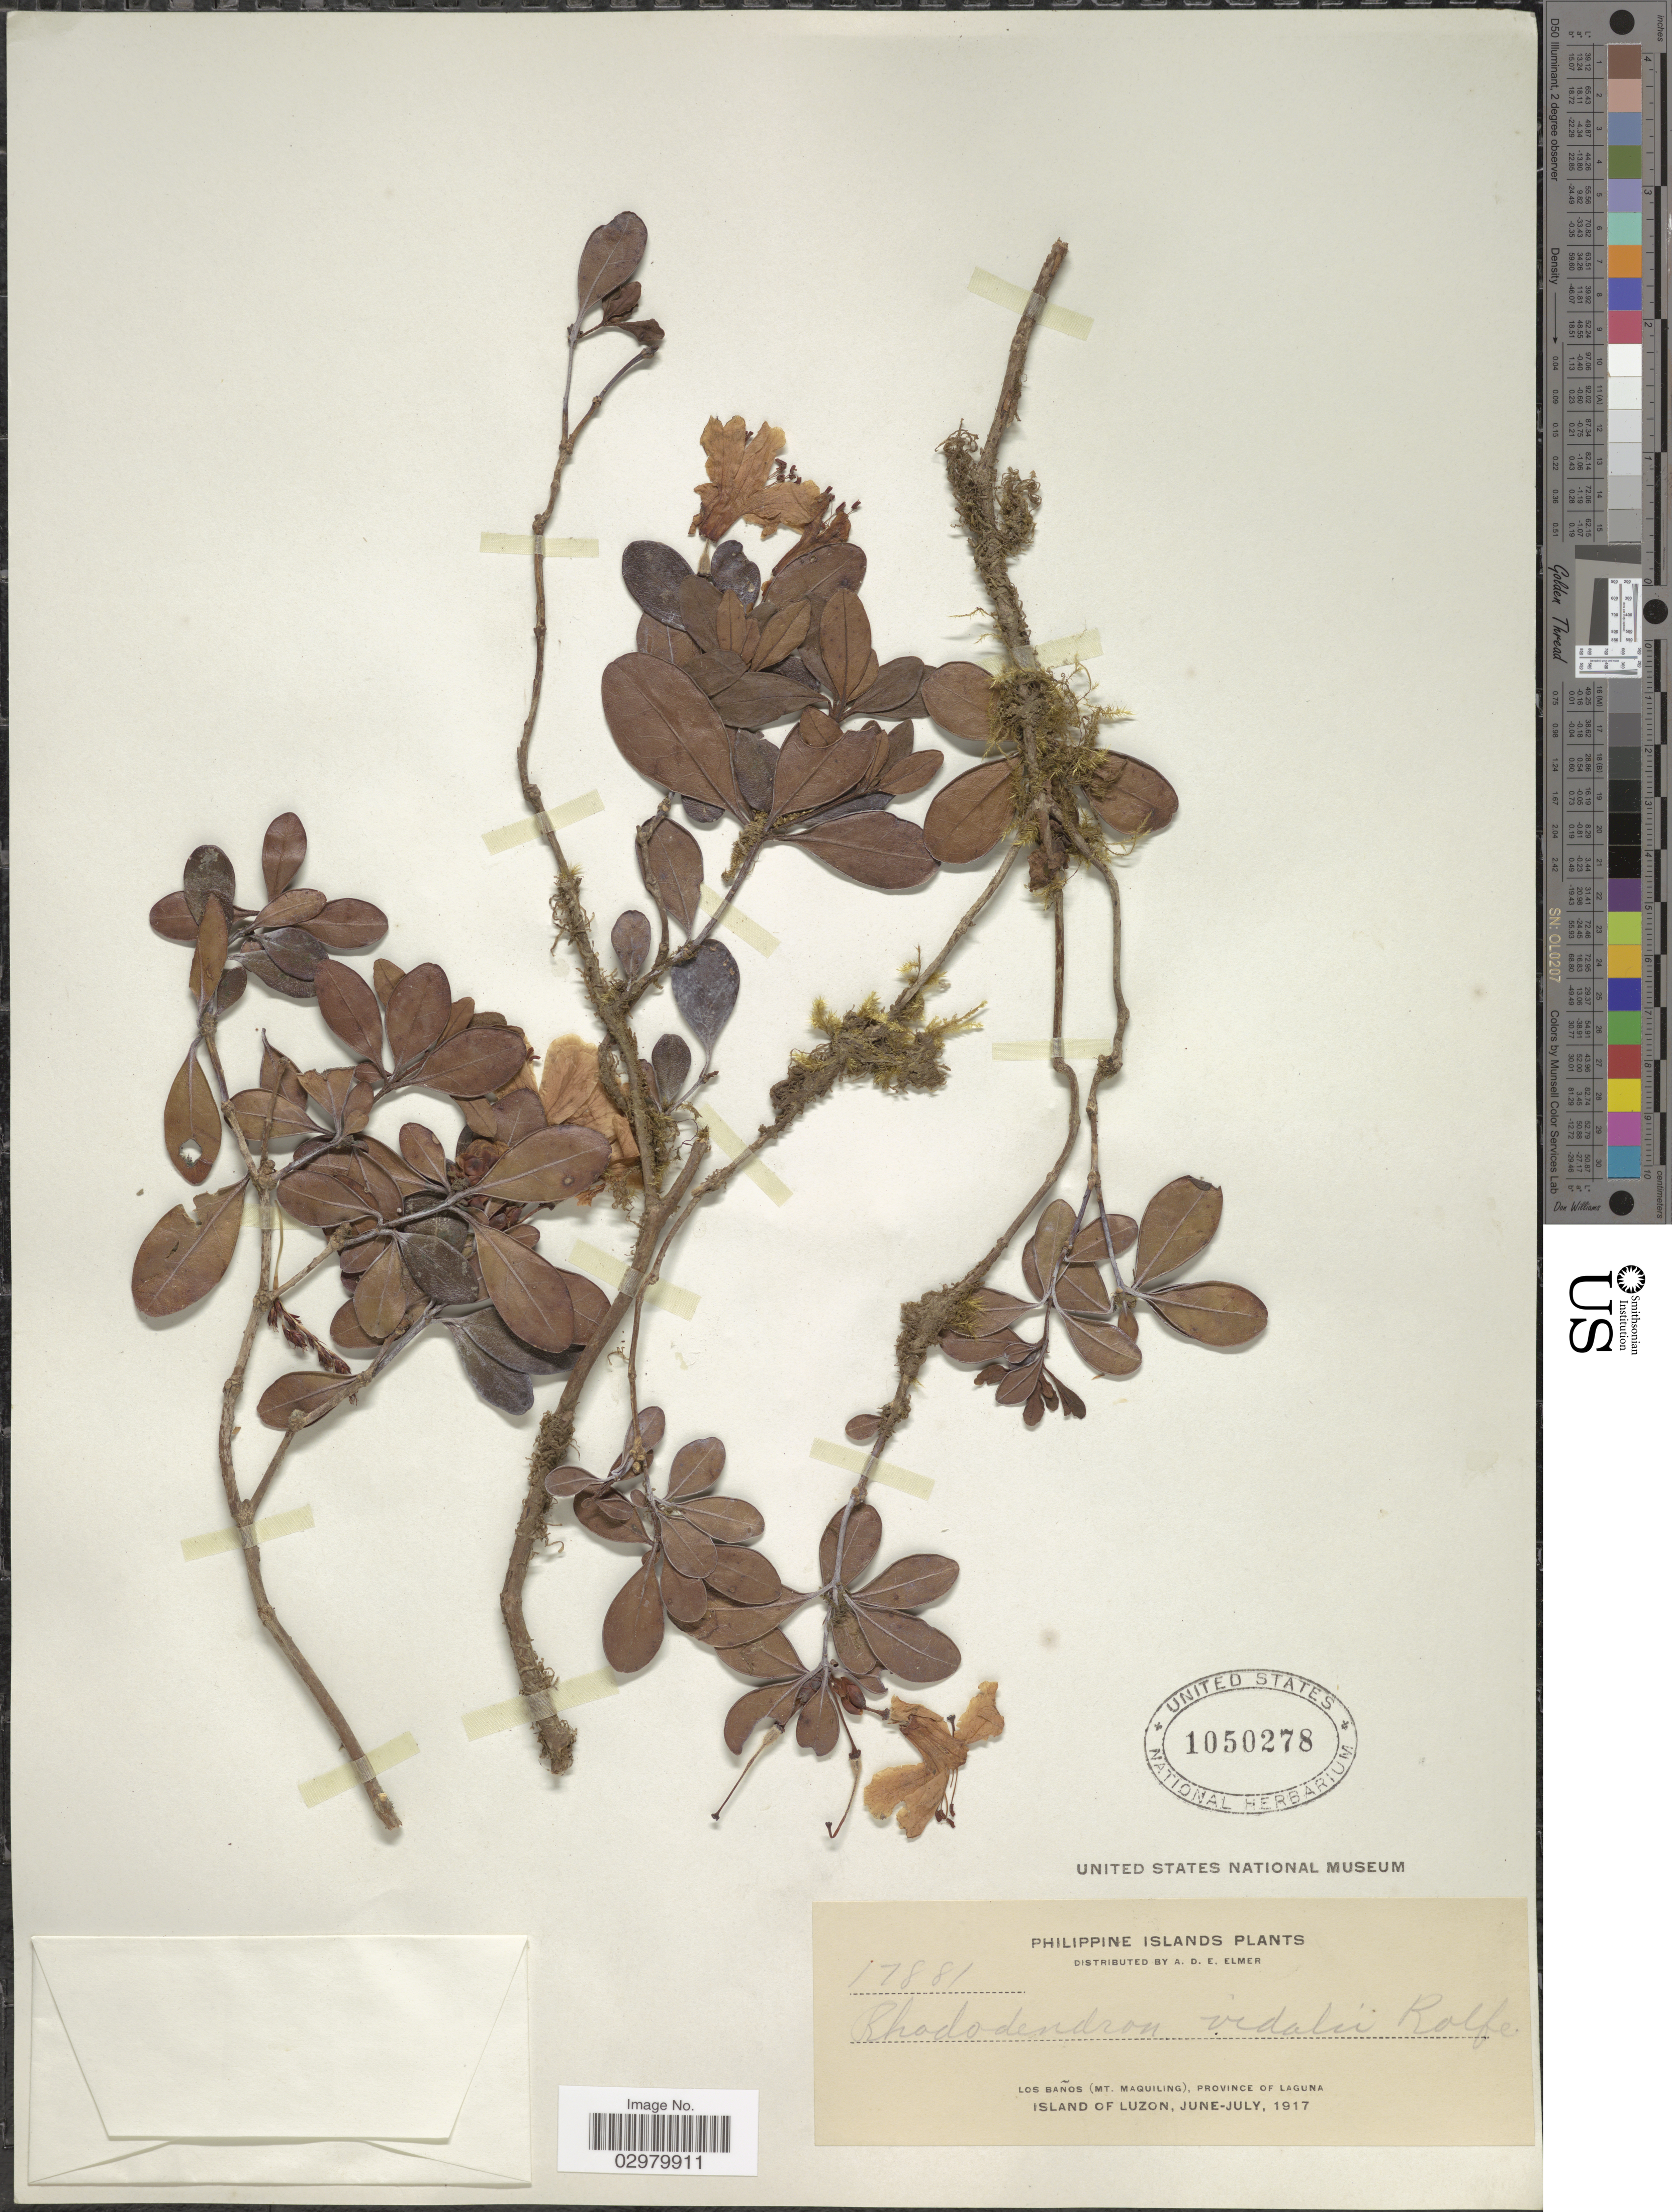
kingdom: Plantae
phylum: Tracheophyta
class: Magnoliopsida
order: Ericales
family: Ericaceae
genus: Rhododendron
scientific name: Rhododendron vidalii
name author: Rolfe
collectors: A. D. E. Elmer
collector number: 17881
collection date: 1917-06/1917-07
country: Philippines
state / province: Calabarzon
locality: Los Baños (Mt. Maquiling), Province of Laguna, Island of Luzon.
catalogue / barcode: US 1050278